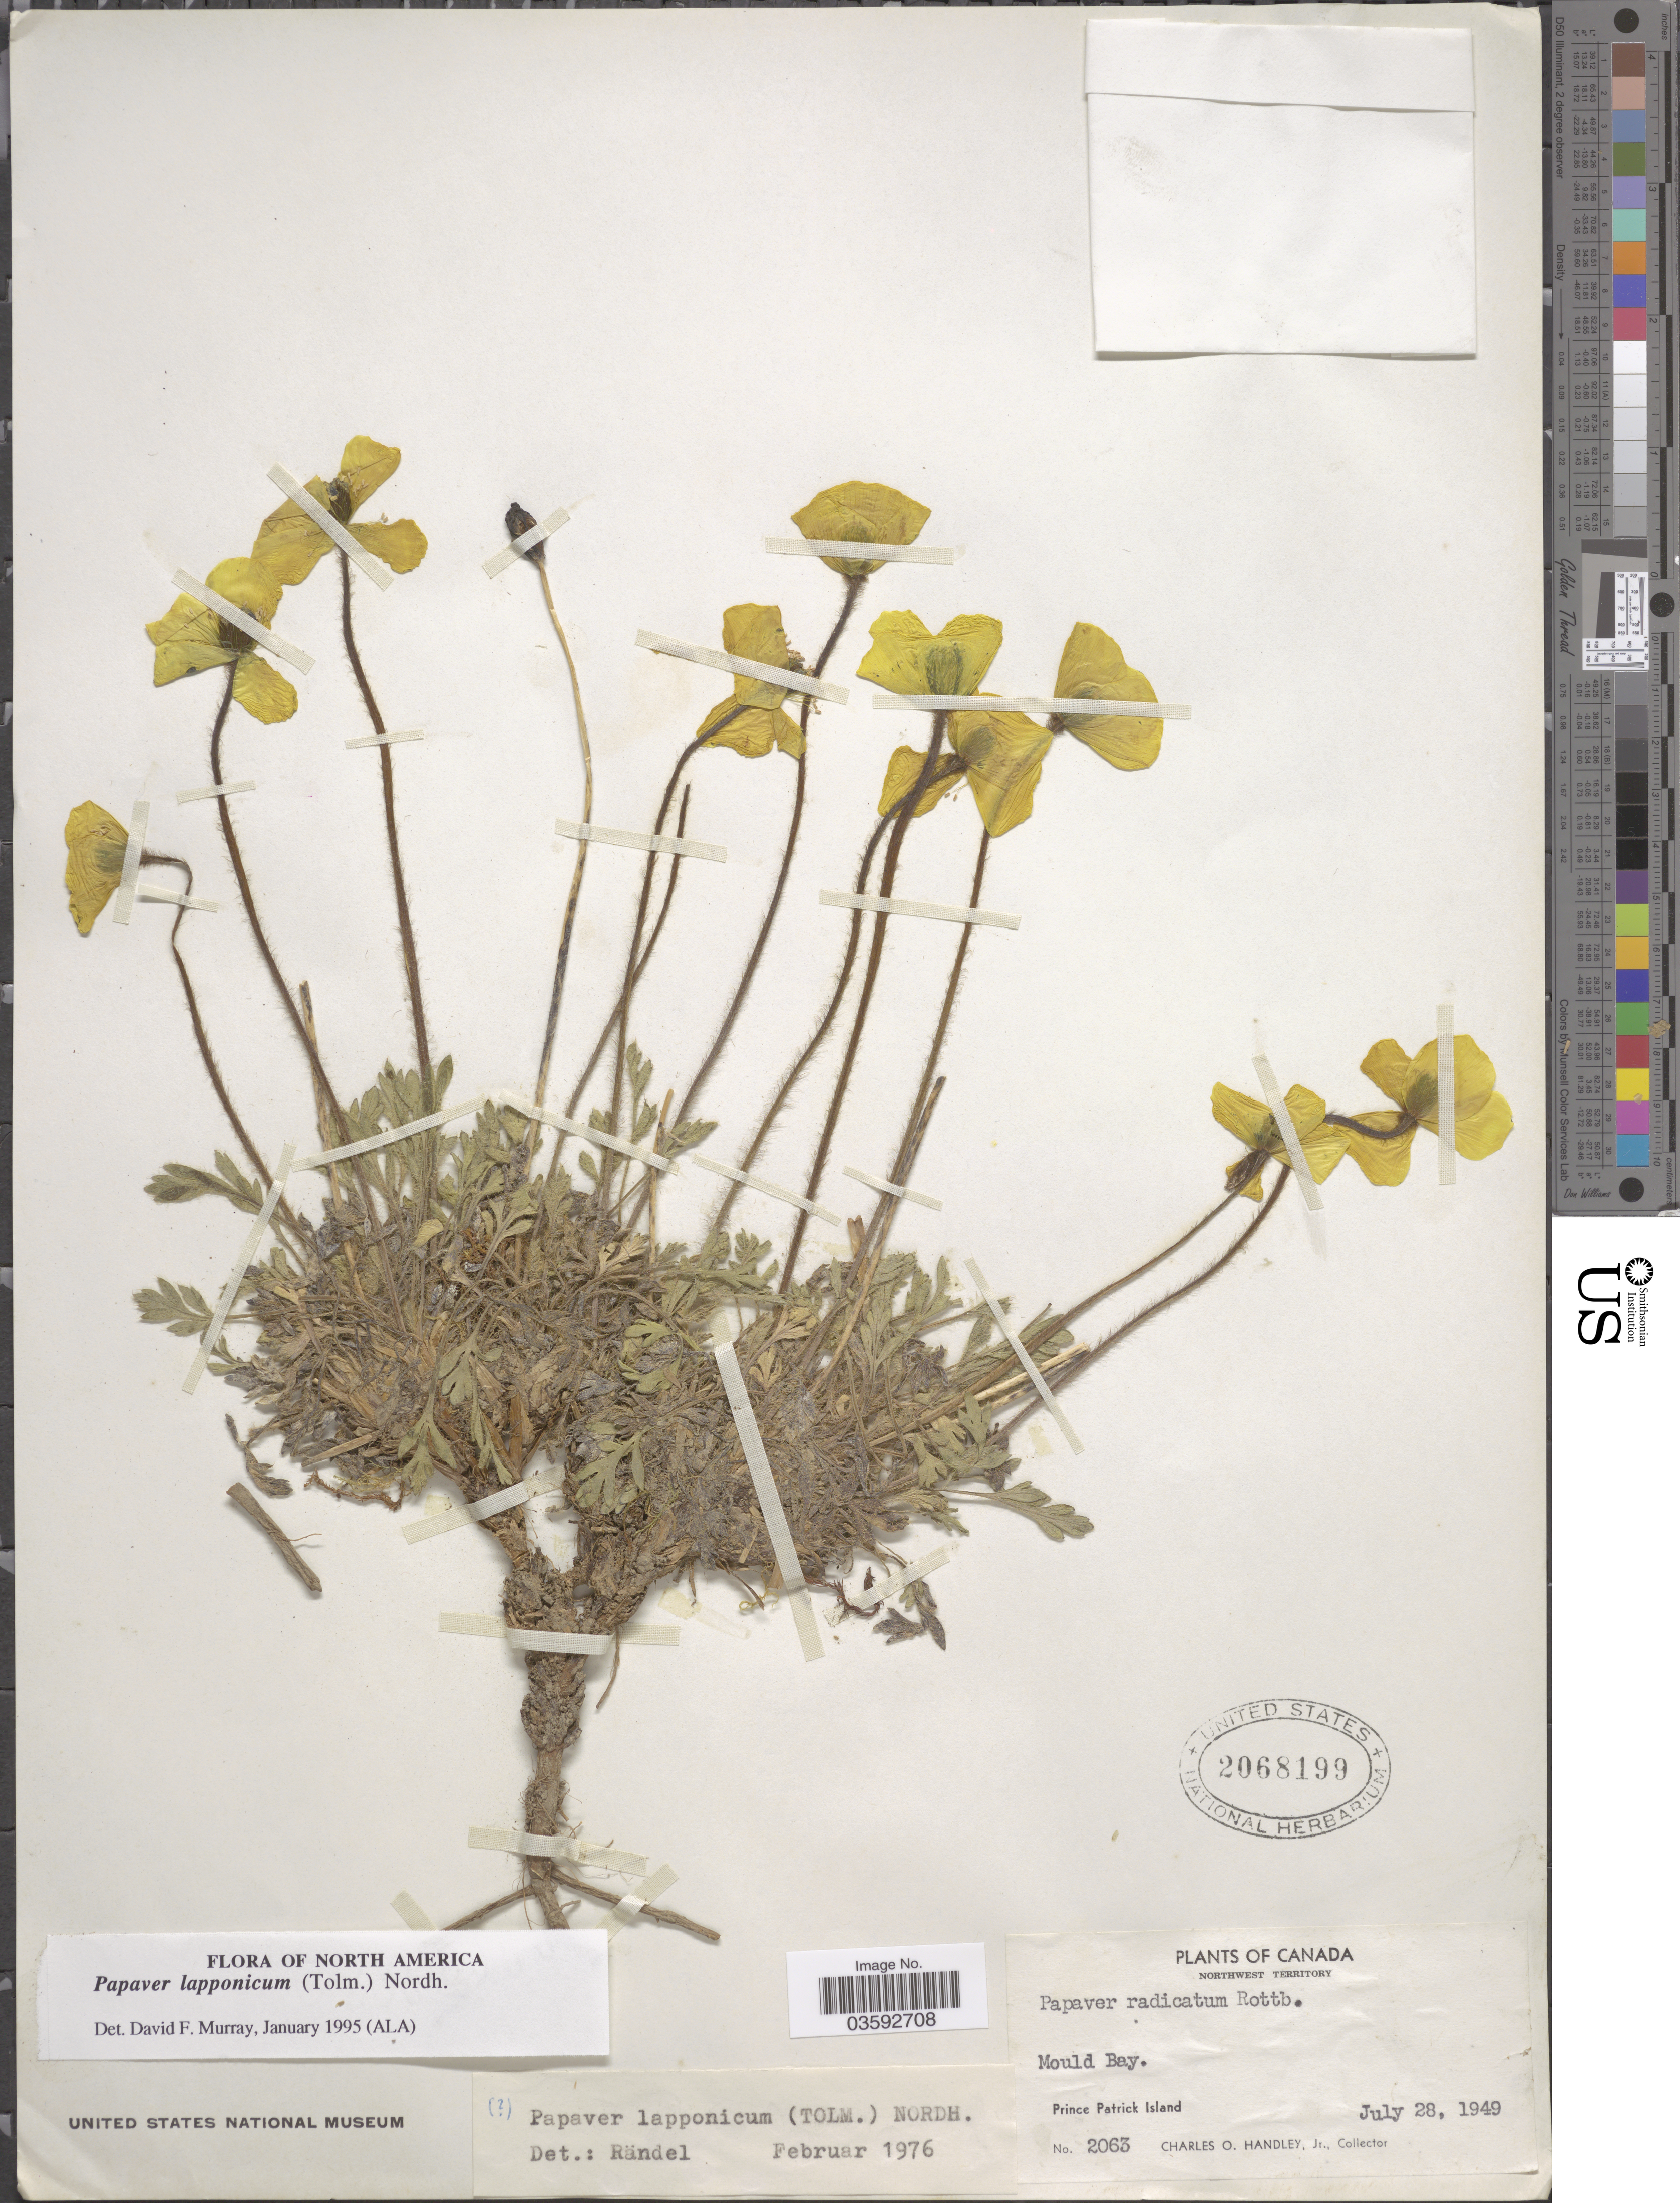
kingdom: Plantae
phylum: Tracheophyta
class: Magnoliopsida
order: Ranunculales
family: Papaveraceae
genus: Papaver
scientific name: Papaver lapponicum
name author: (Tolm.) Nordh.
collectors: C. O. Handley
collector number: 2063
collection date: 1949-07-28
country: Canada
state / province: Northwest Territories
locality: Mould Bay. Prince Patrick Island.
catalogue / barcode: US 2068199